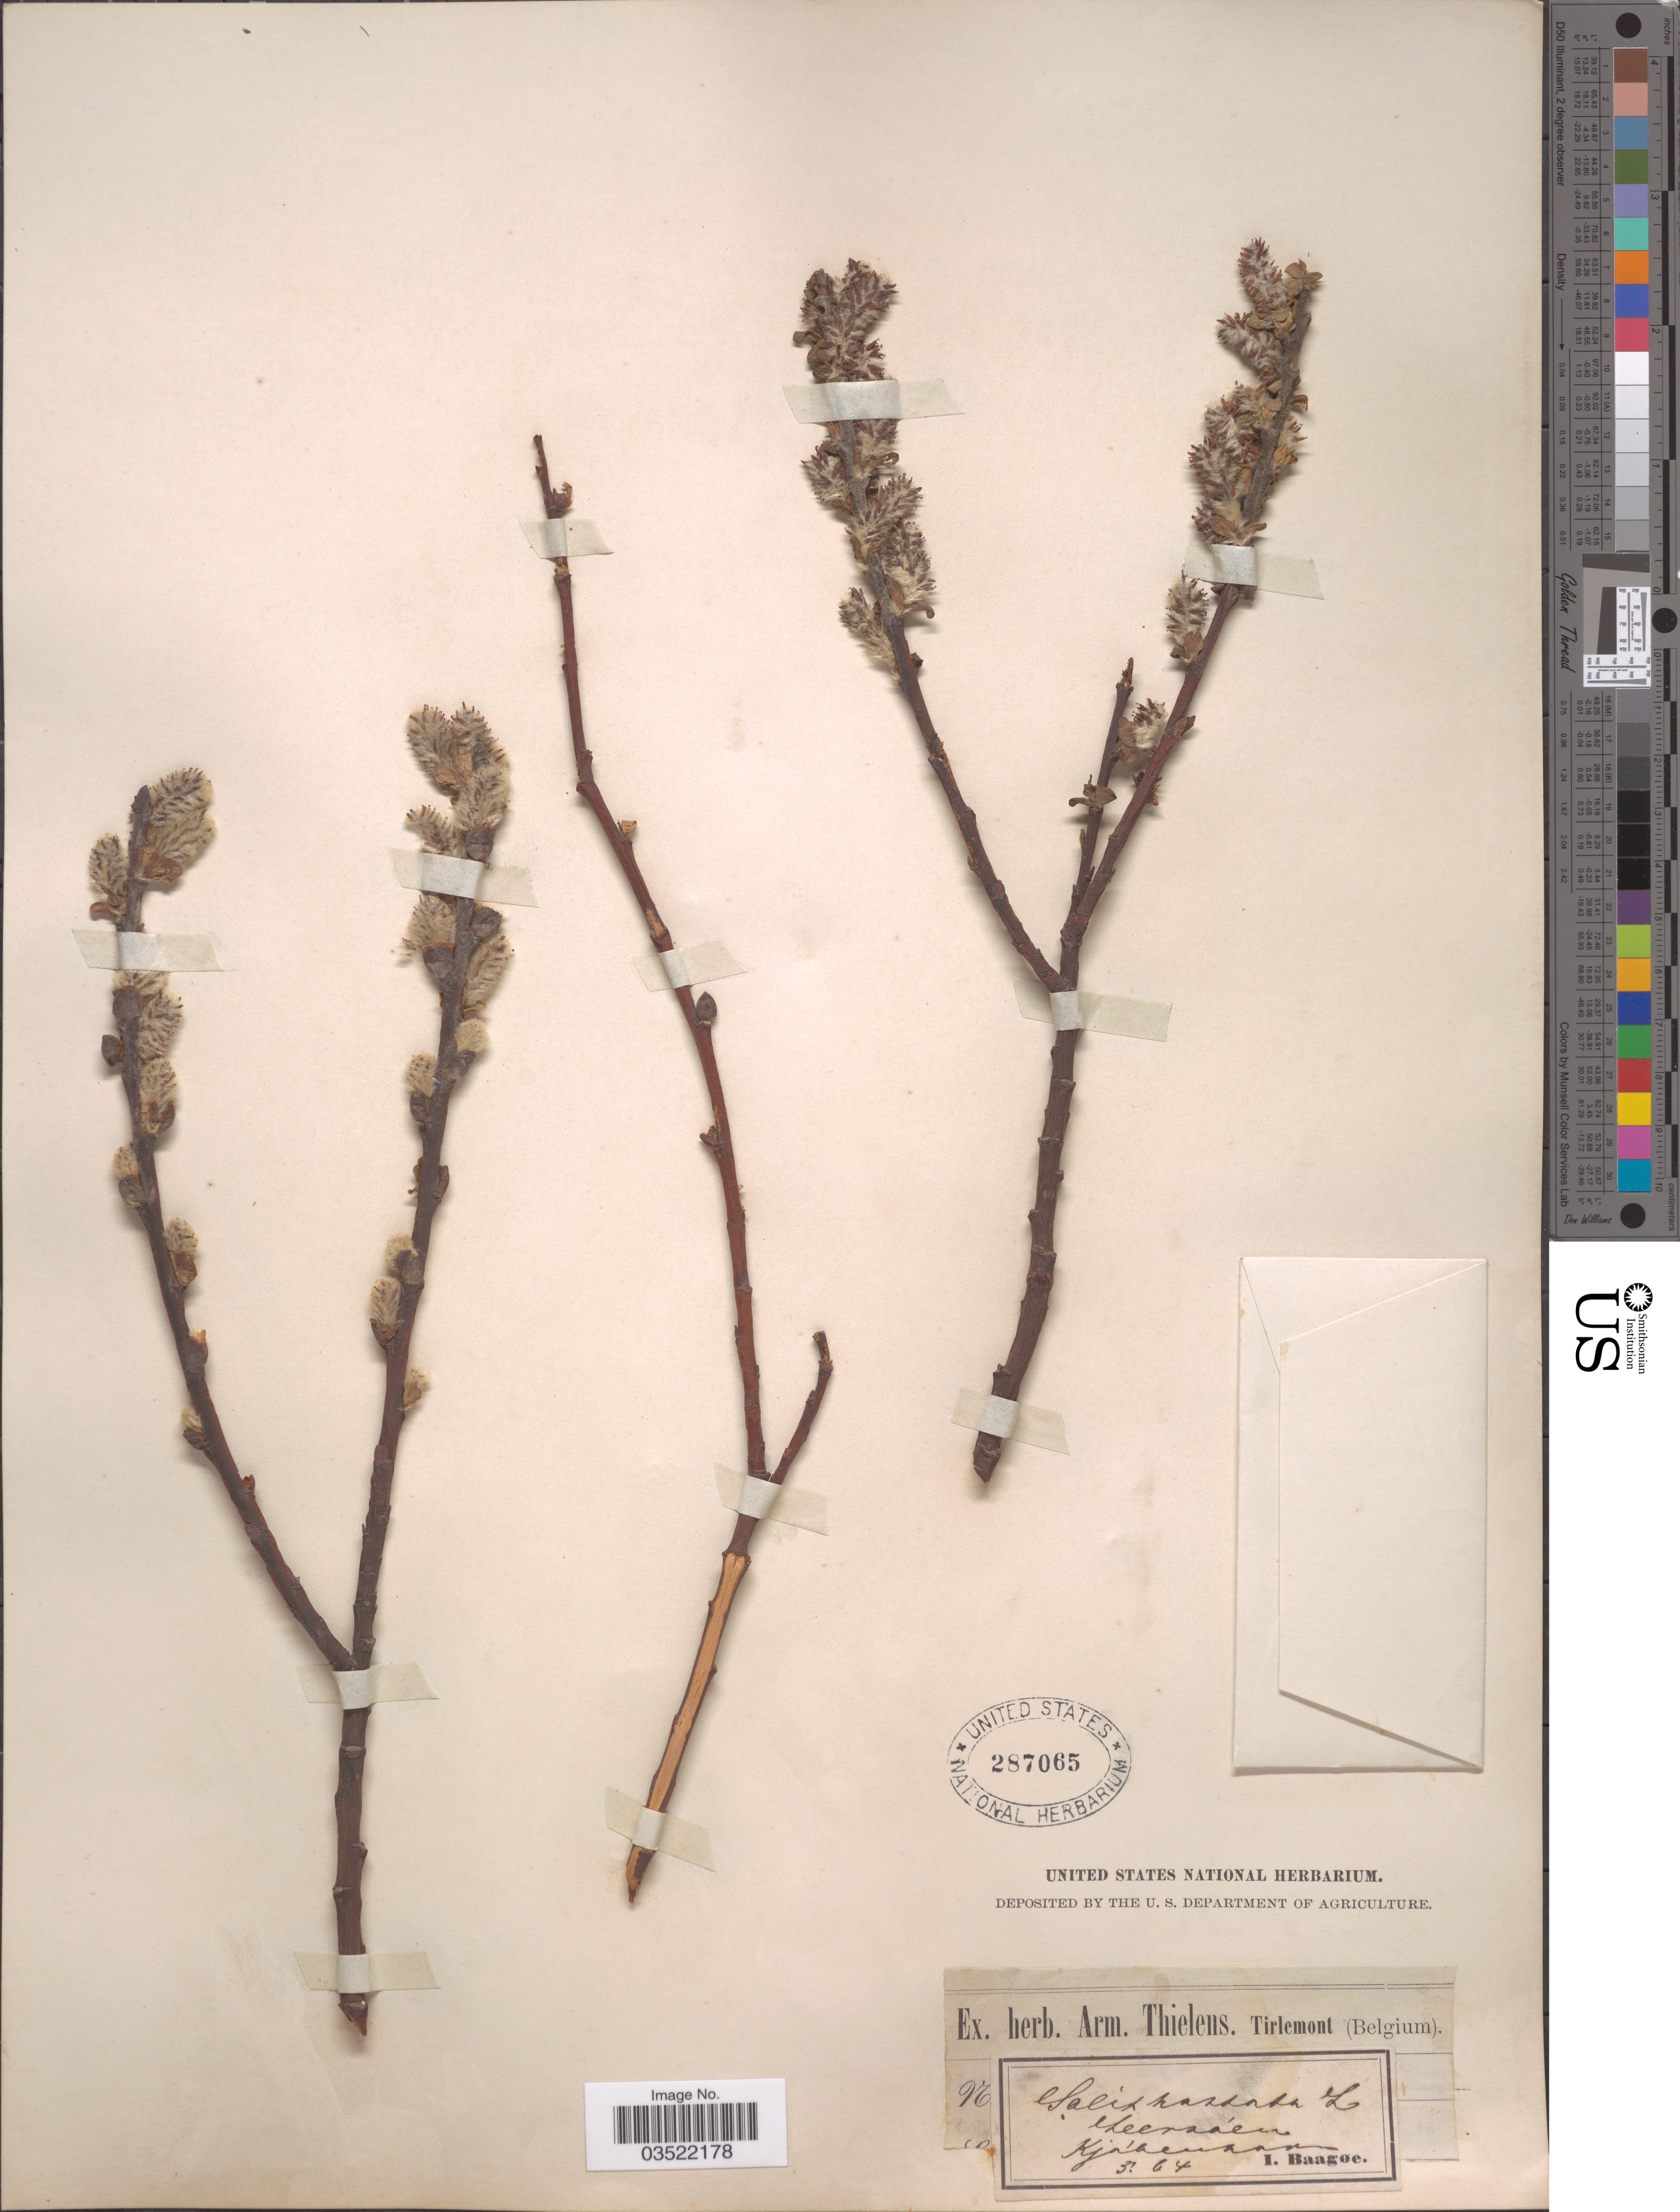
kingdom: Plantae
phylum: Tracheophyta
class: Magnoliopsida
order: Malpighiales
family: Salicaceae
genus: Salix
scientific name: Salix hastata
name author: L.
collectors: I. Baagøe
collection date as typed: Transcribed d/m/y: /3/64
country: Denmark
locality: Kjobenhavn.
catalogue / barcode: US 287065